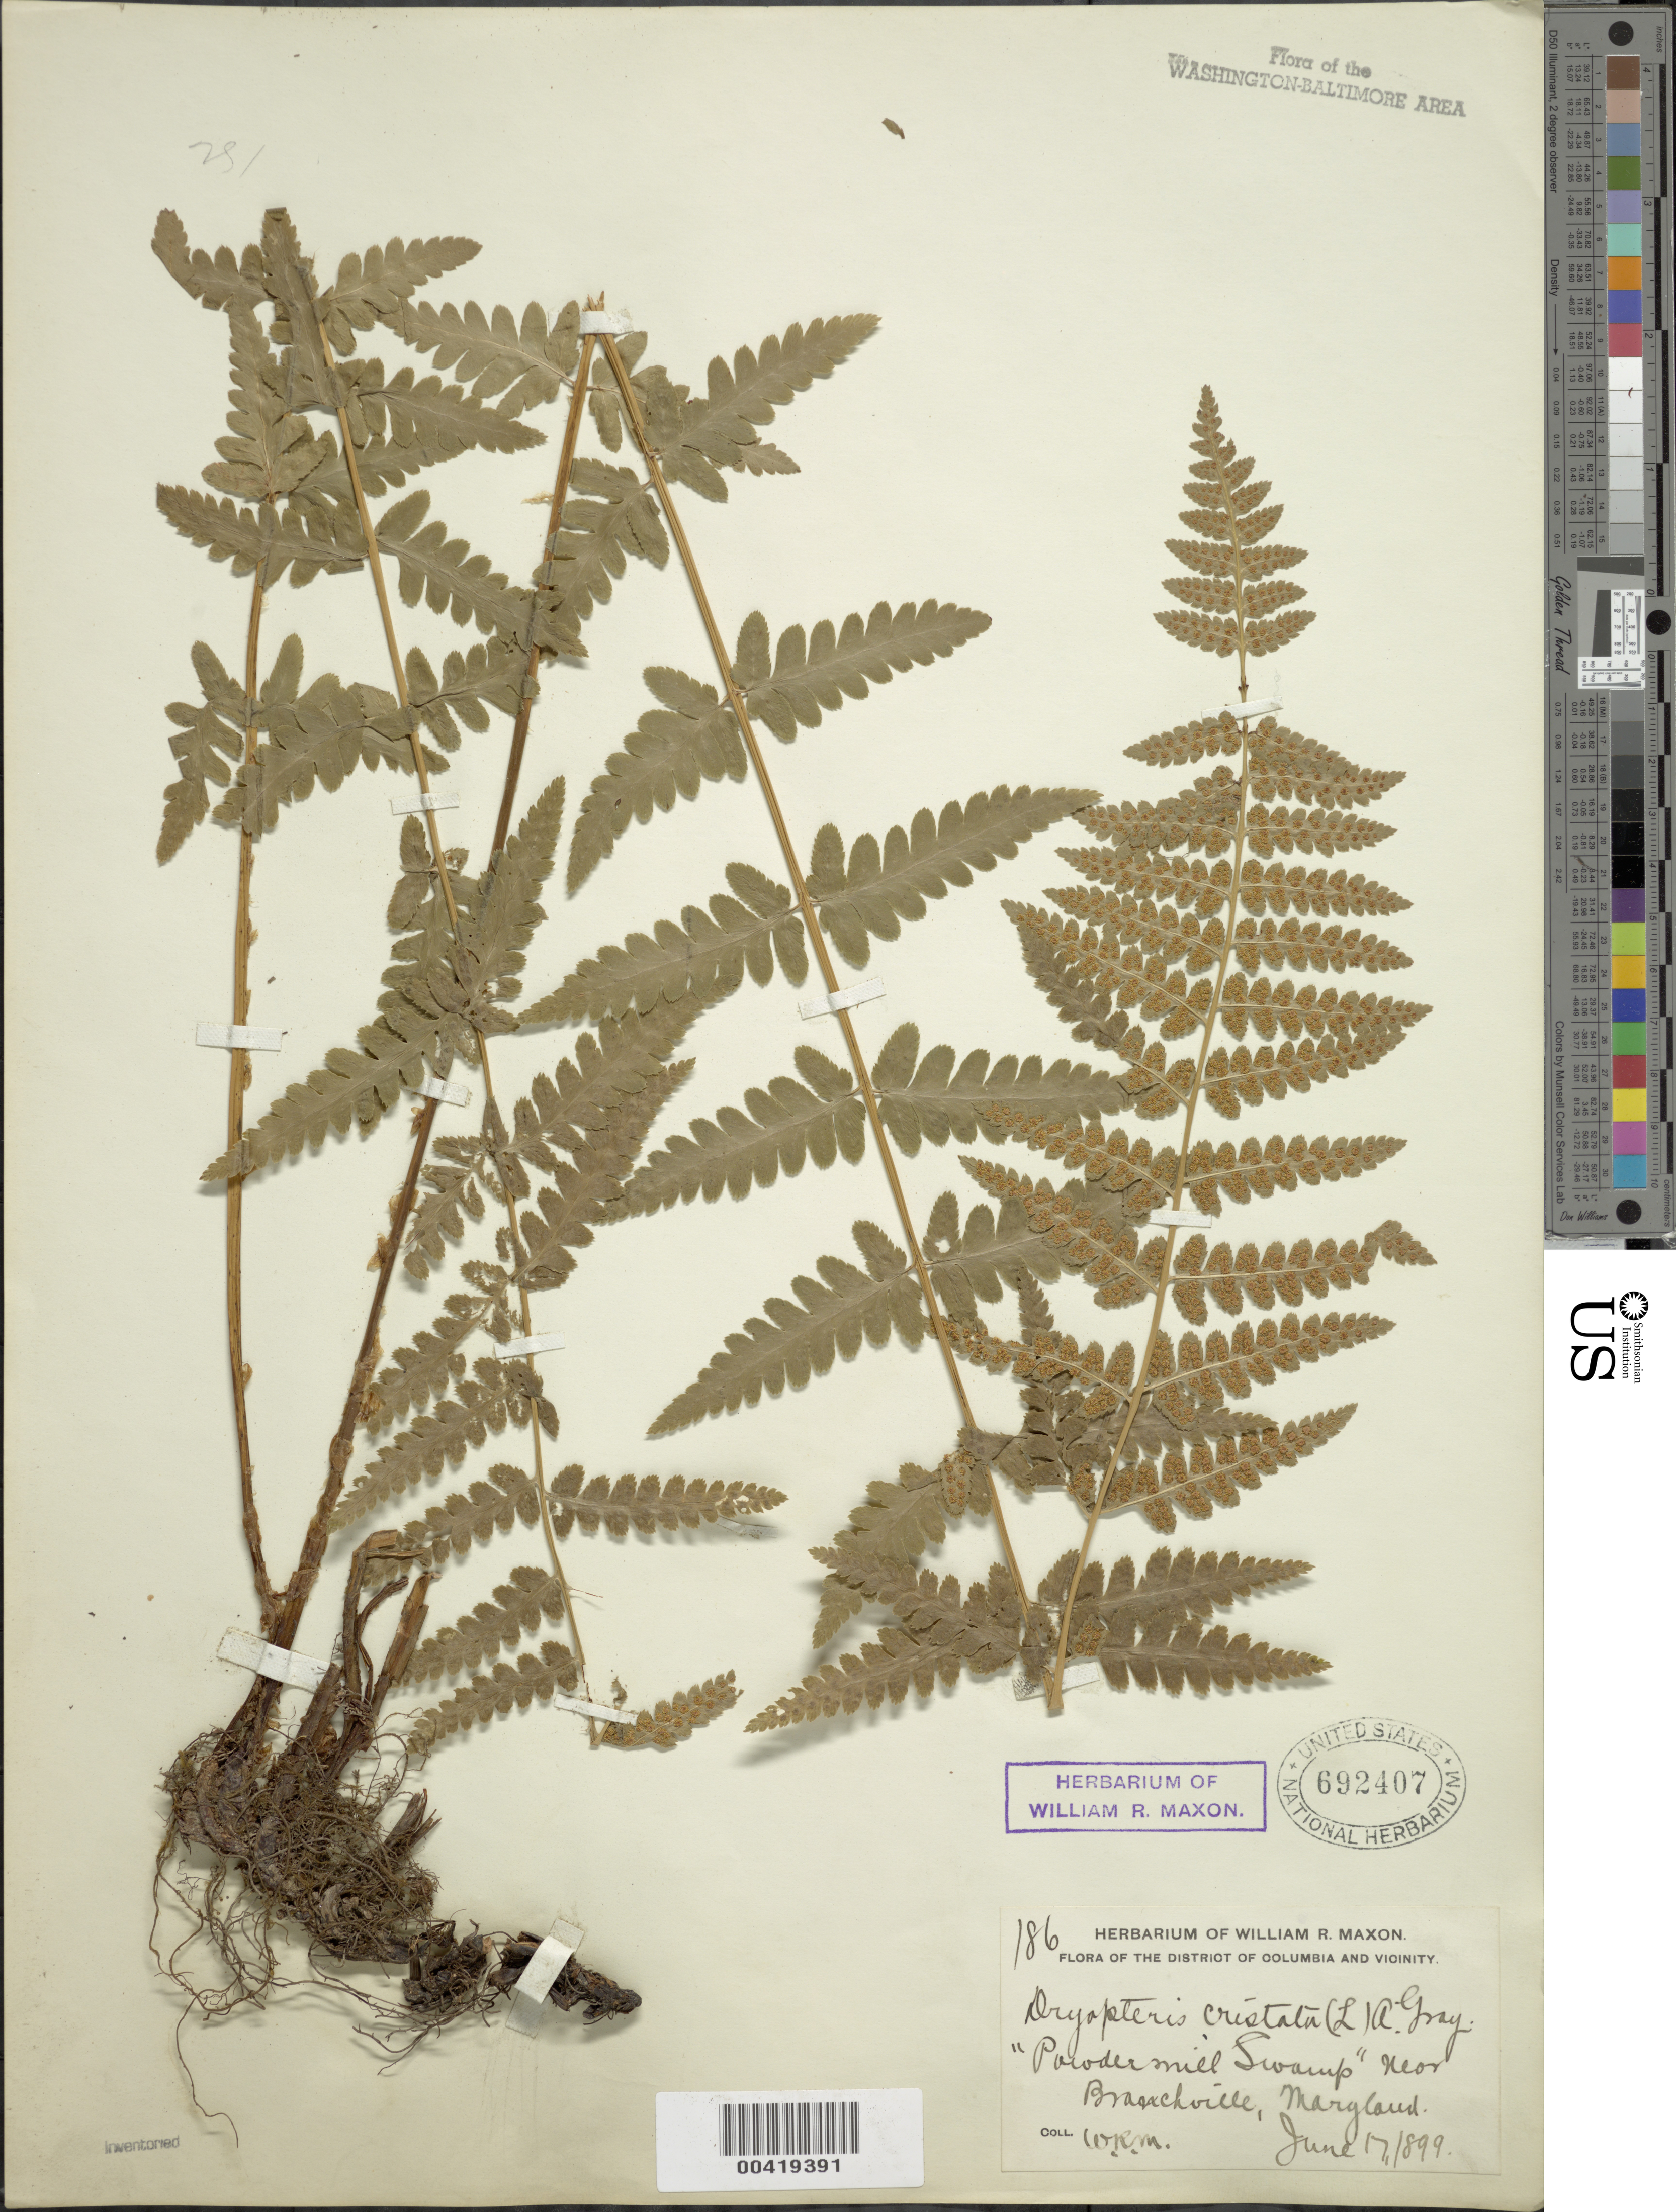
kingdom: Plantae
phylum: Tracheophyta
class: Polypodiopsida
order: Polypodiales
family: Dryopteridaceae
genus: Dryopteris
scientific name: Dryopteris cristata var. spinulosa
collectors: W. R. Maxon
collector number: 186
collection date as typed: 17 Jun 1899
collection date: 1899-06-17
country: United States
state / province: Maryland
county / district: Prince George's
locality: Powder Mill Swamp, near Branchville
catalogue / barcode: US 692407